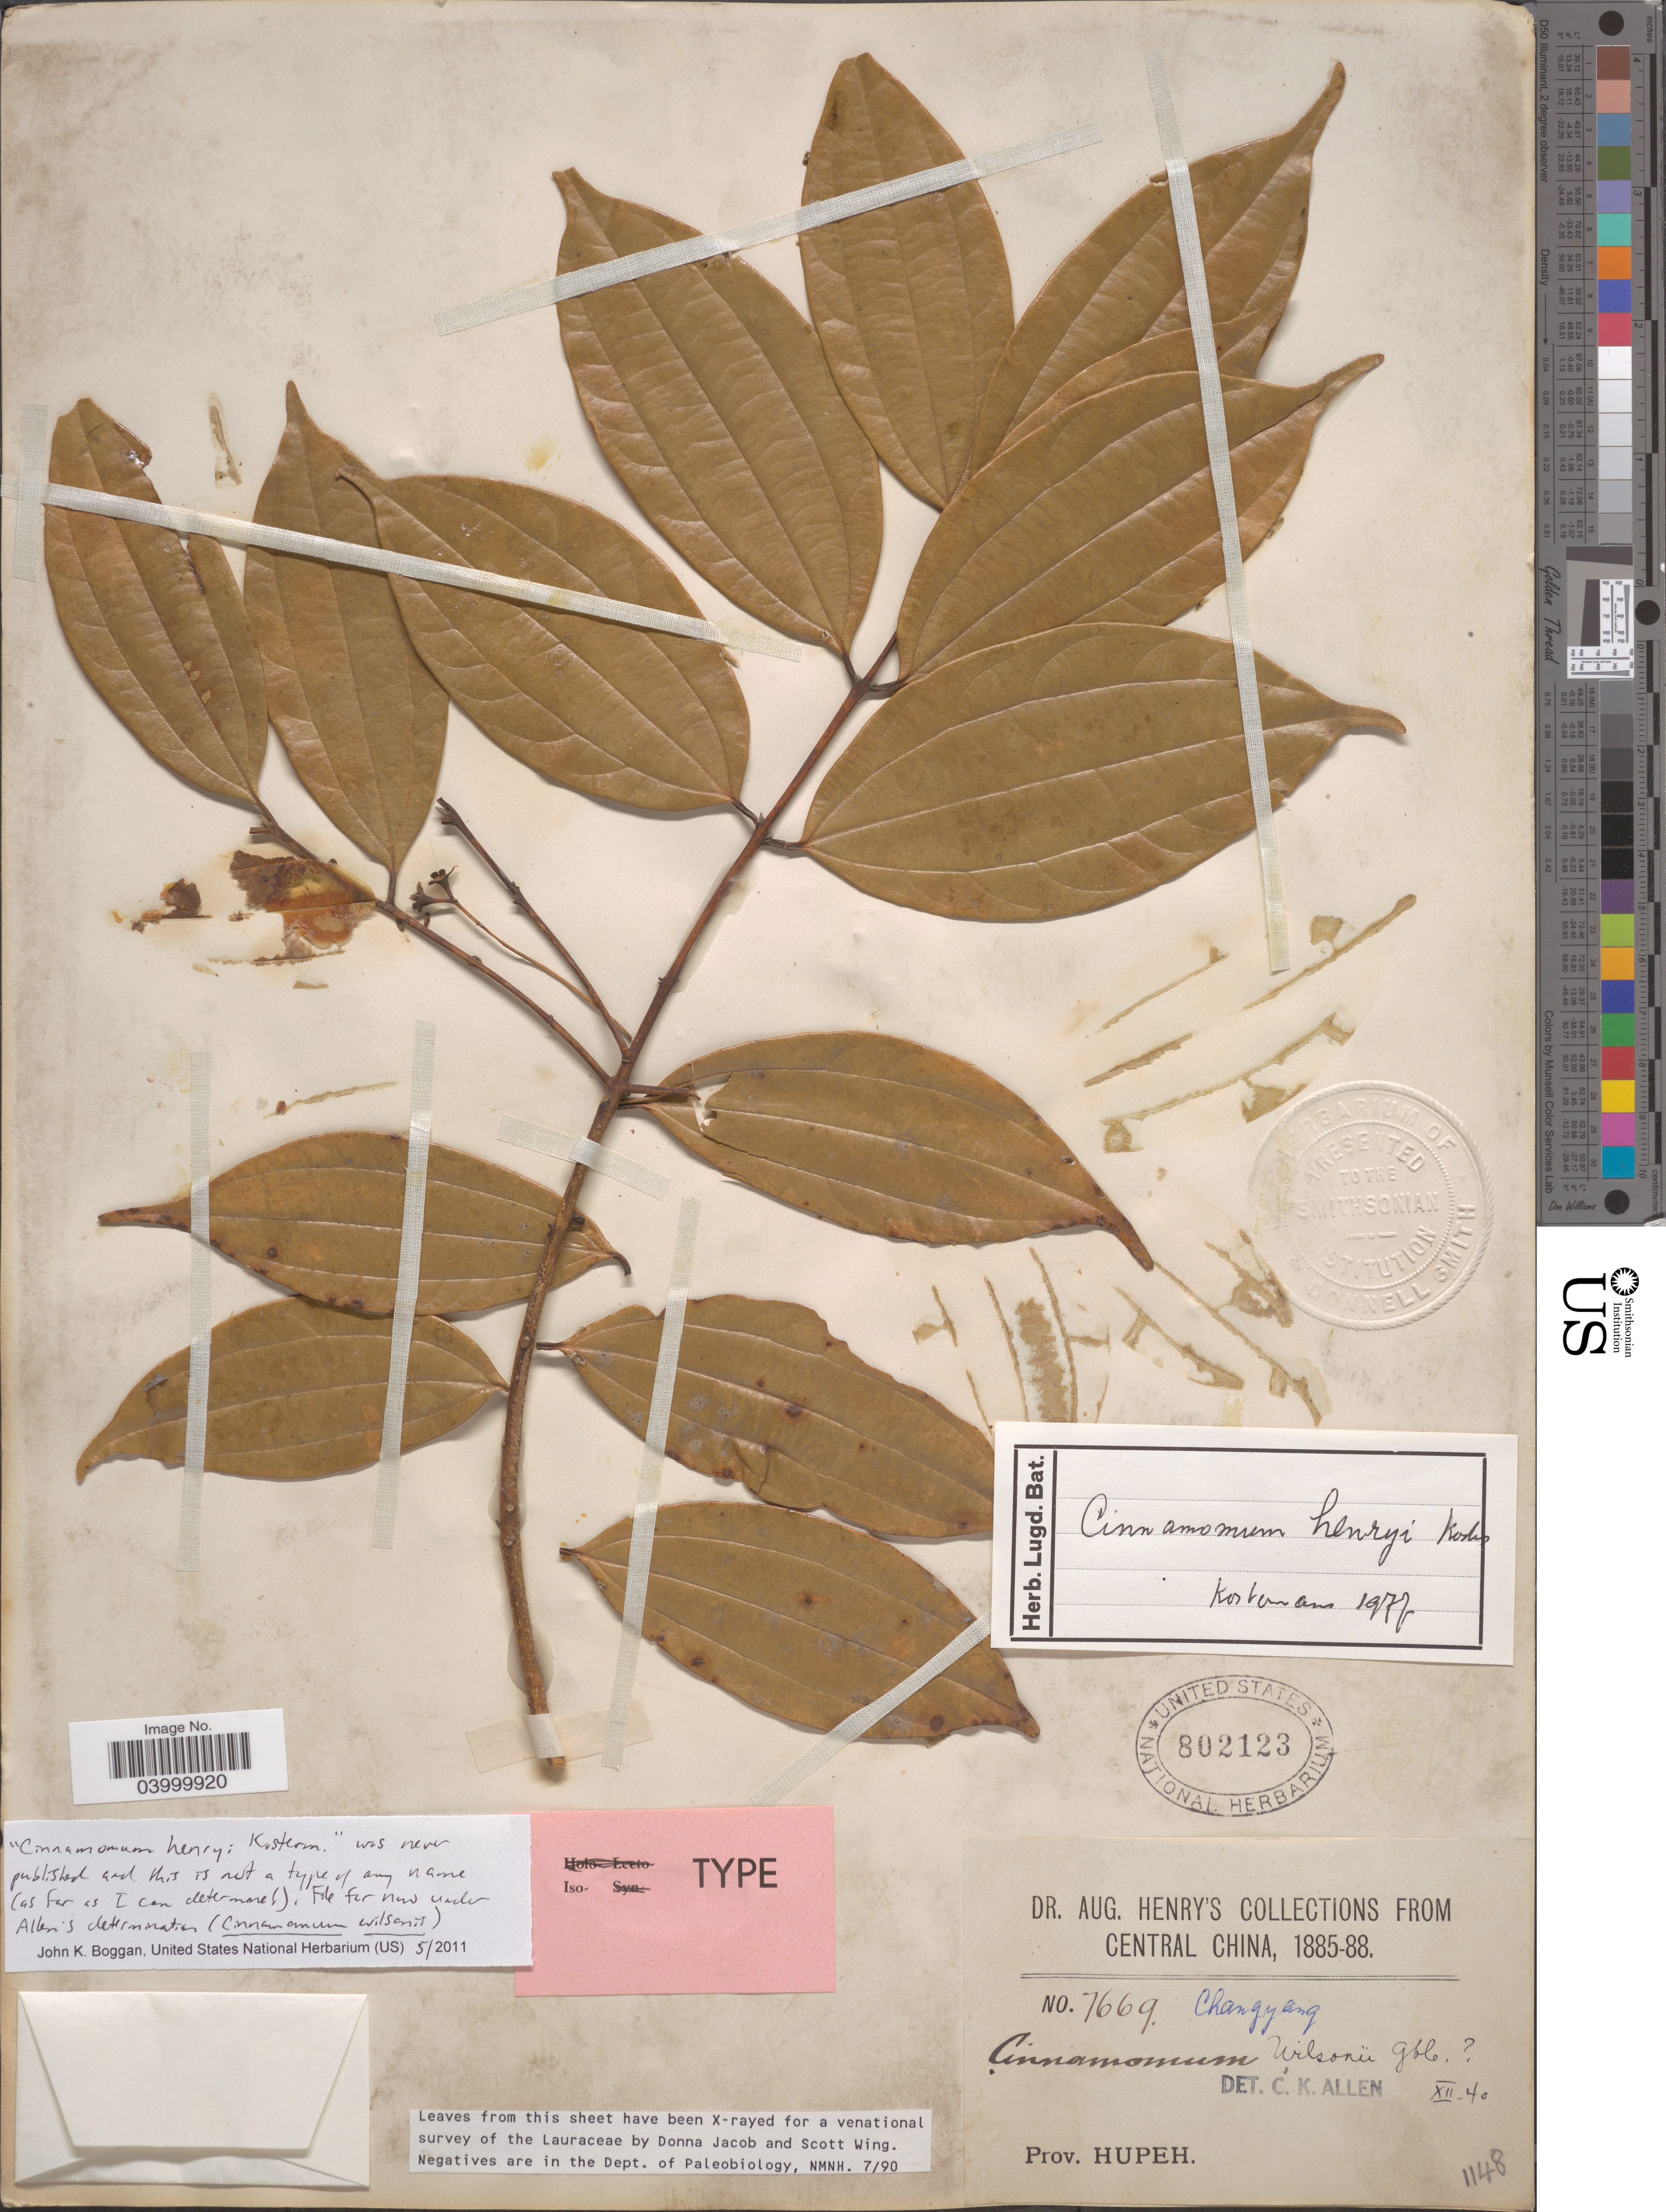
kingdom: Plantae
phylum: Tracheophyta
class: Magnoliopsida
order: Laurales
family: Lauraceae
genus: Cinnamomum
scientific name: Cinnamomum wilsonii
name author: Gamble in Sarg.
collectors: A. Henry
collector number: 7669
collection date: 1885/1888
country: China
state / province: Hubei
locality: Central China. Prov. Hupeh.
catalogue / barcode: US 802123